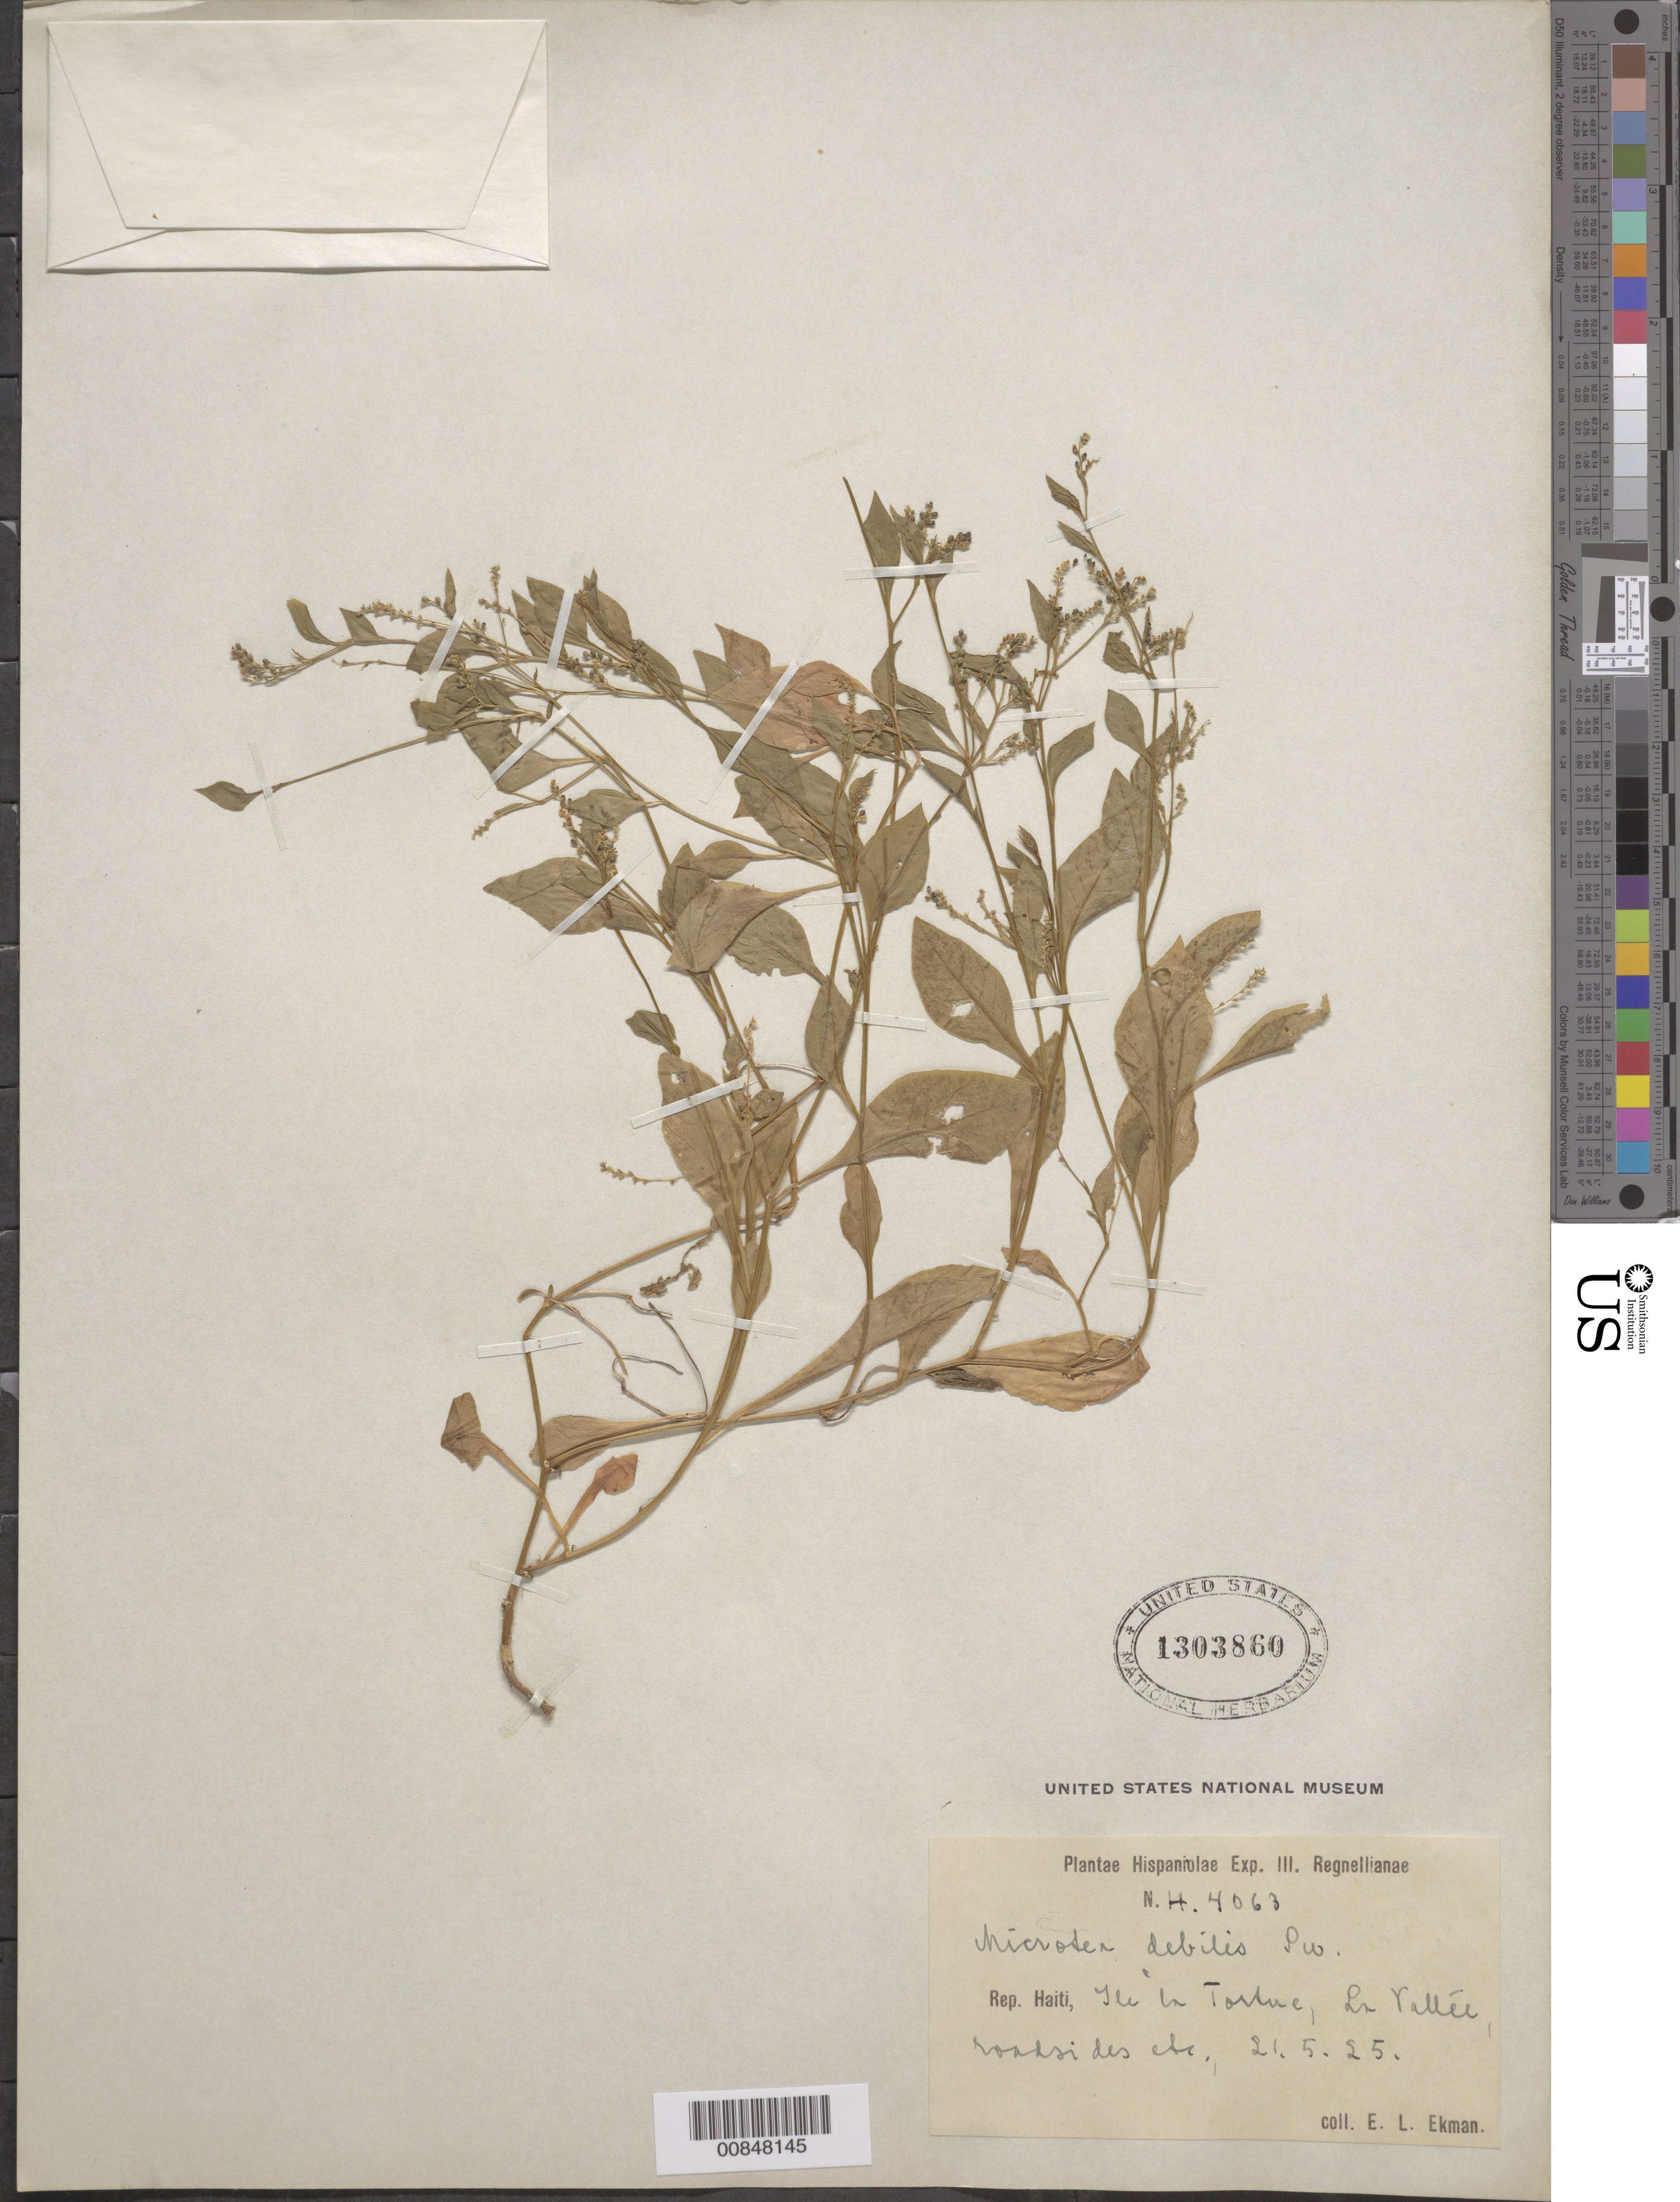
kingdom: Plantae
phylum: Tracheophyta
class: Magnoliopsida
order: Caryophyllales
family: Microteaceae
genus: Microtea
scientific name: Microtea debilis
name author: Sw.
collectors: E. L. Ekman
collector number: H 4063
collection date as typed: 21 May 1925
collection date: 1925-05-21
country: Haiti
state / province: Nord-Óuest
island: Île de la Tortue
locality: Ile la Tortue, La Vallée.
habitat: Roadsides, etc.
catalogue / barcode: US 1303860